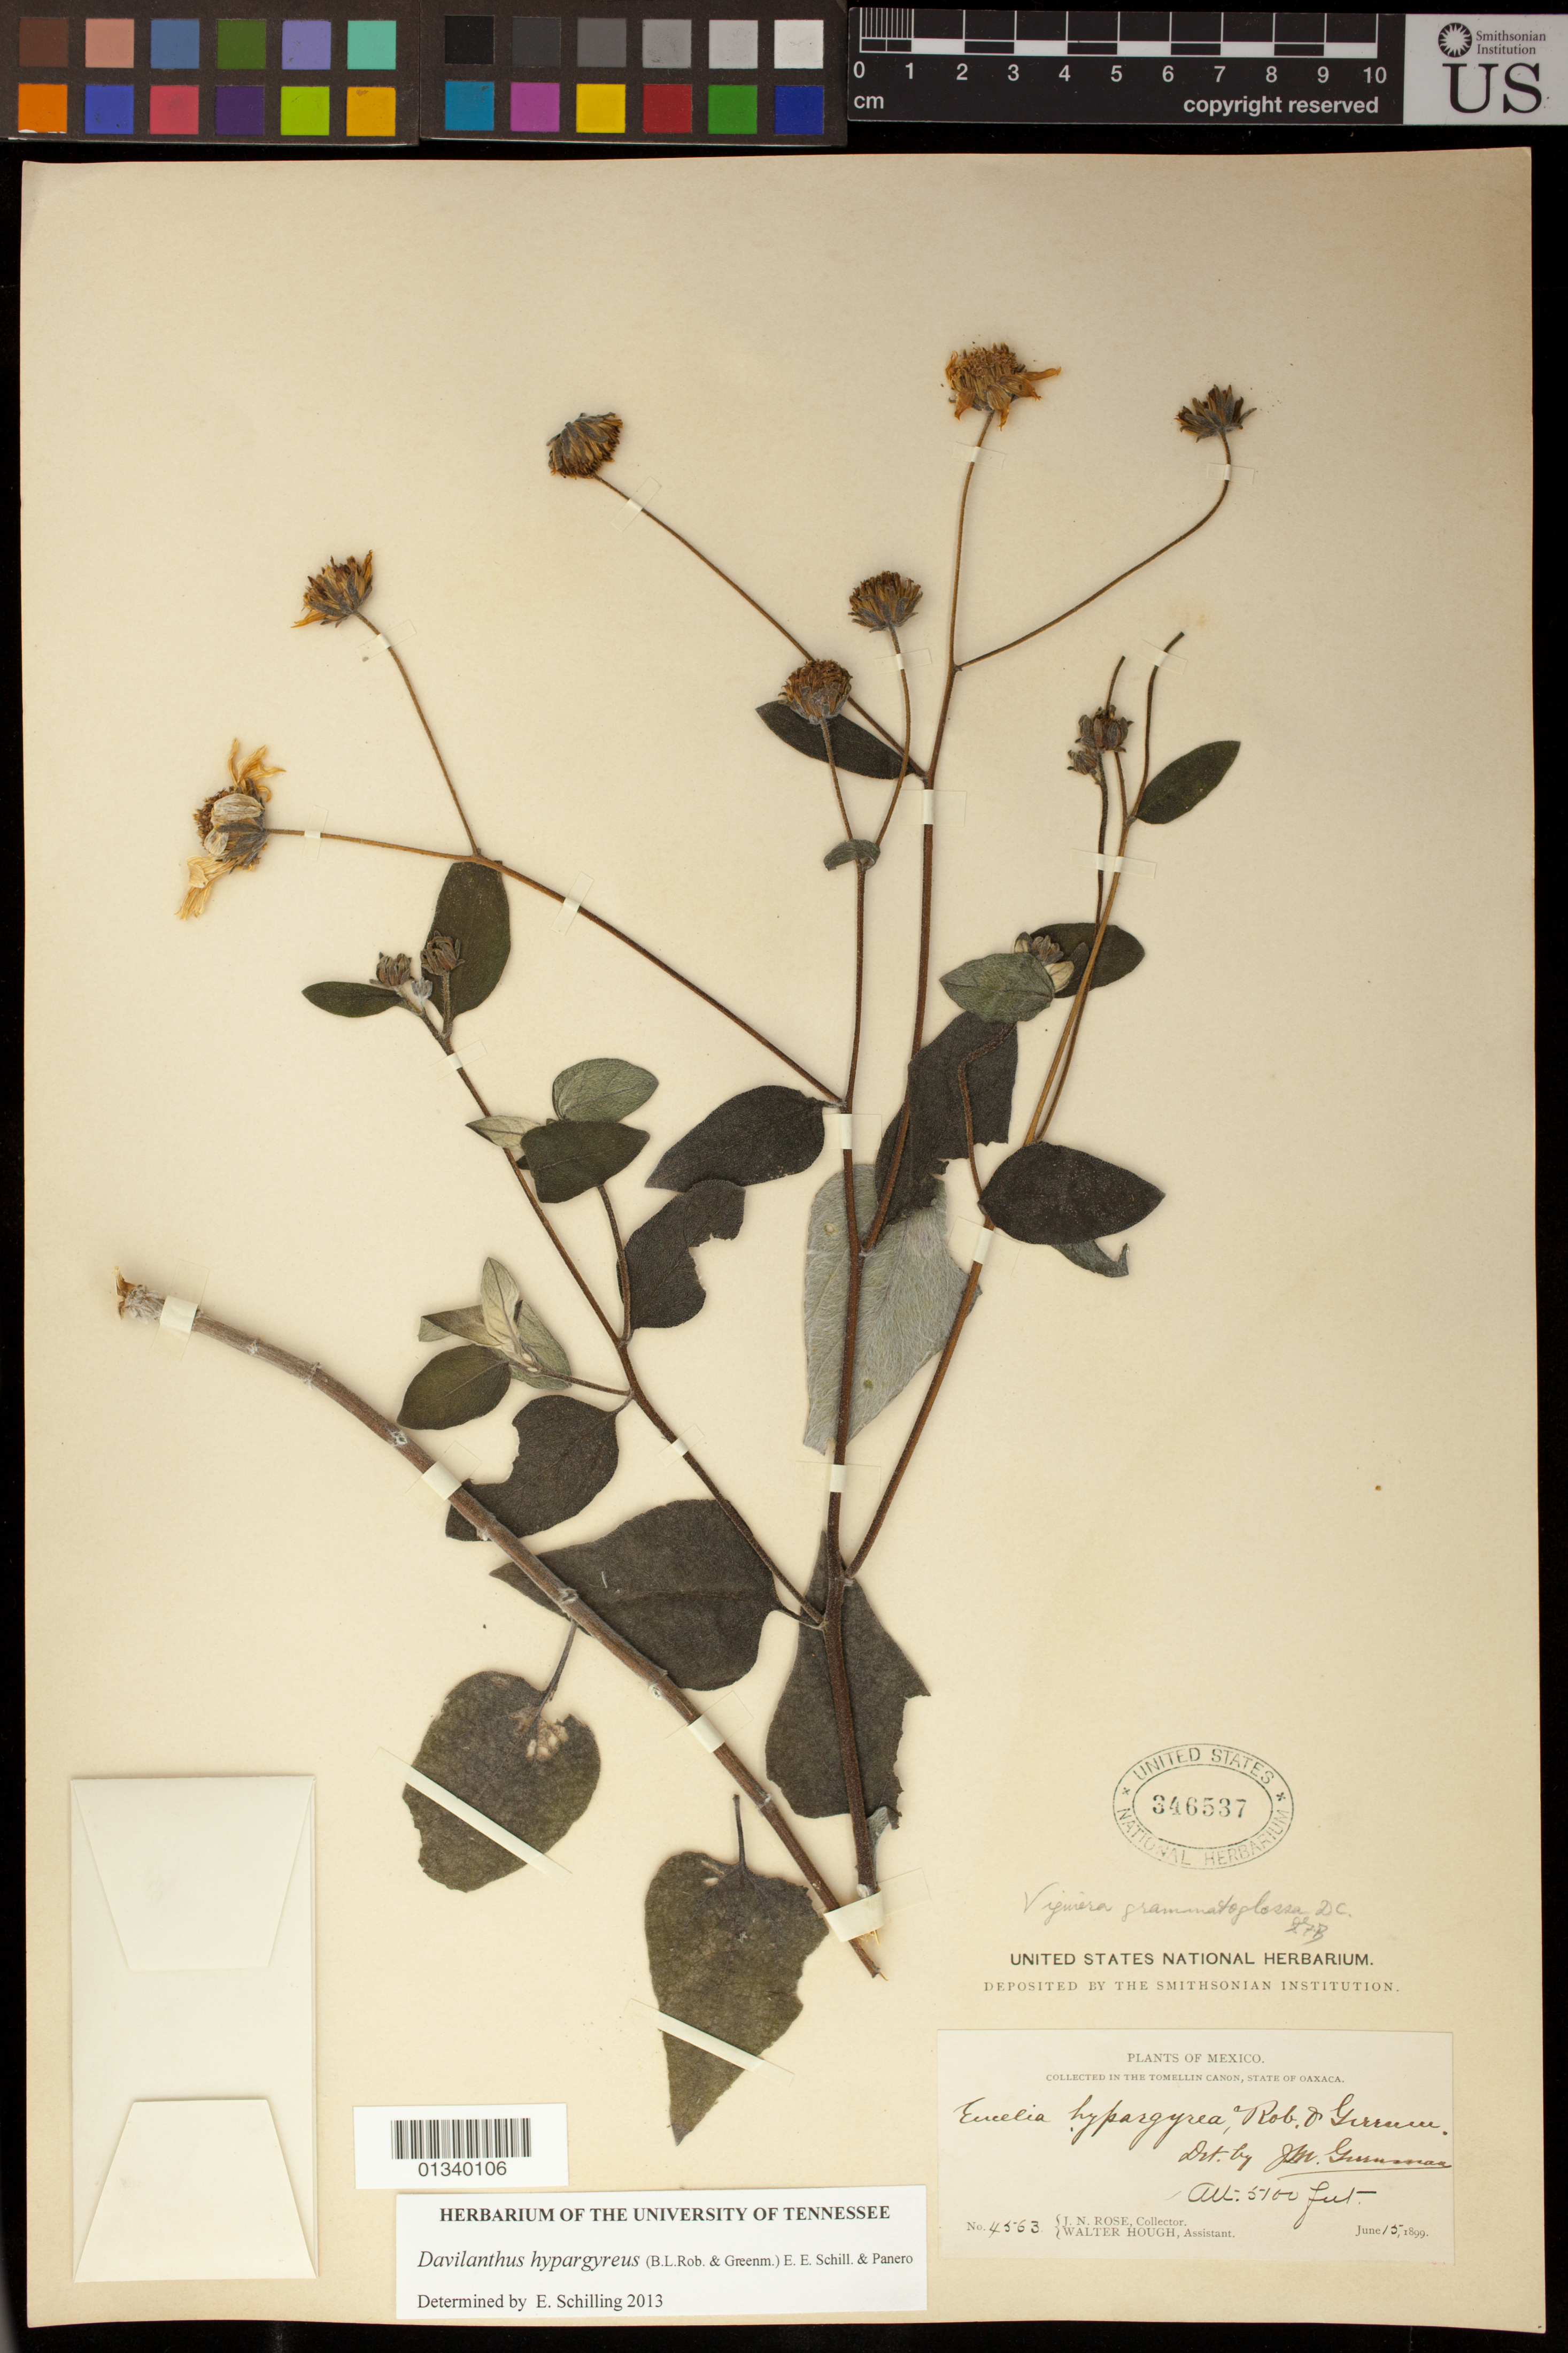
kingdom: Plantae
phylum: Tracheophyta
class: Magnoliopsida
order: Asterales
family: Asteraceae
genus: Davilanthus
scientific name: Davilanthus hypargyreus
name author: (B.L. Rob. & Greenm.) E.E. Schill. & Panero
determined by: Schilling, E. E.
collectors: J. N. Rose & W. Hough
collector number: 4563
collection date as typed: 15 Jun 1899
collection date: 1899-06-15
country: Mexico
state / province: Oaxaca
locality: Tomellin Canon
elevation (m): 1554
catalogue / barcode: US 346537